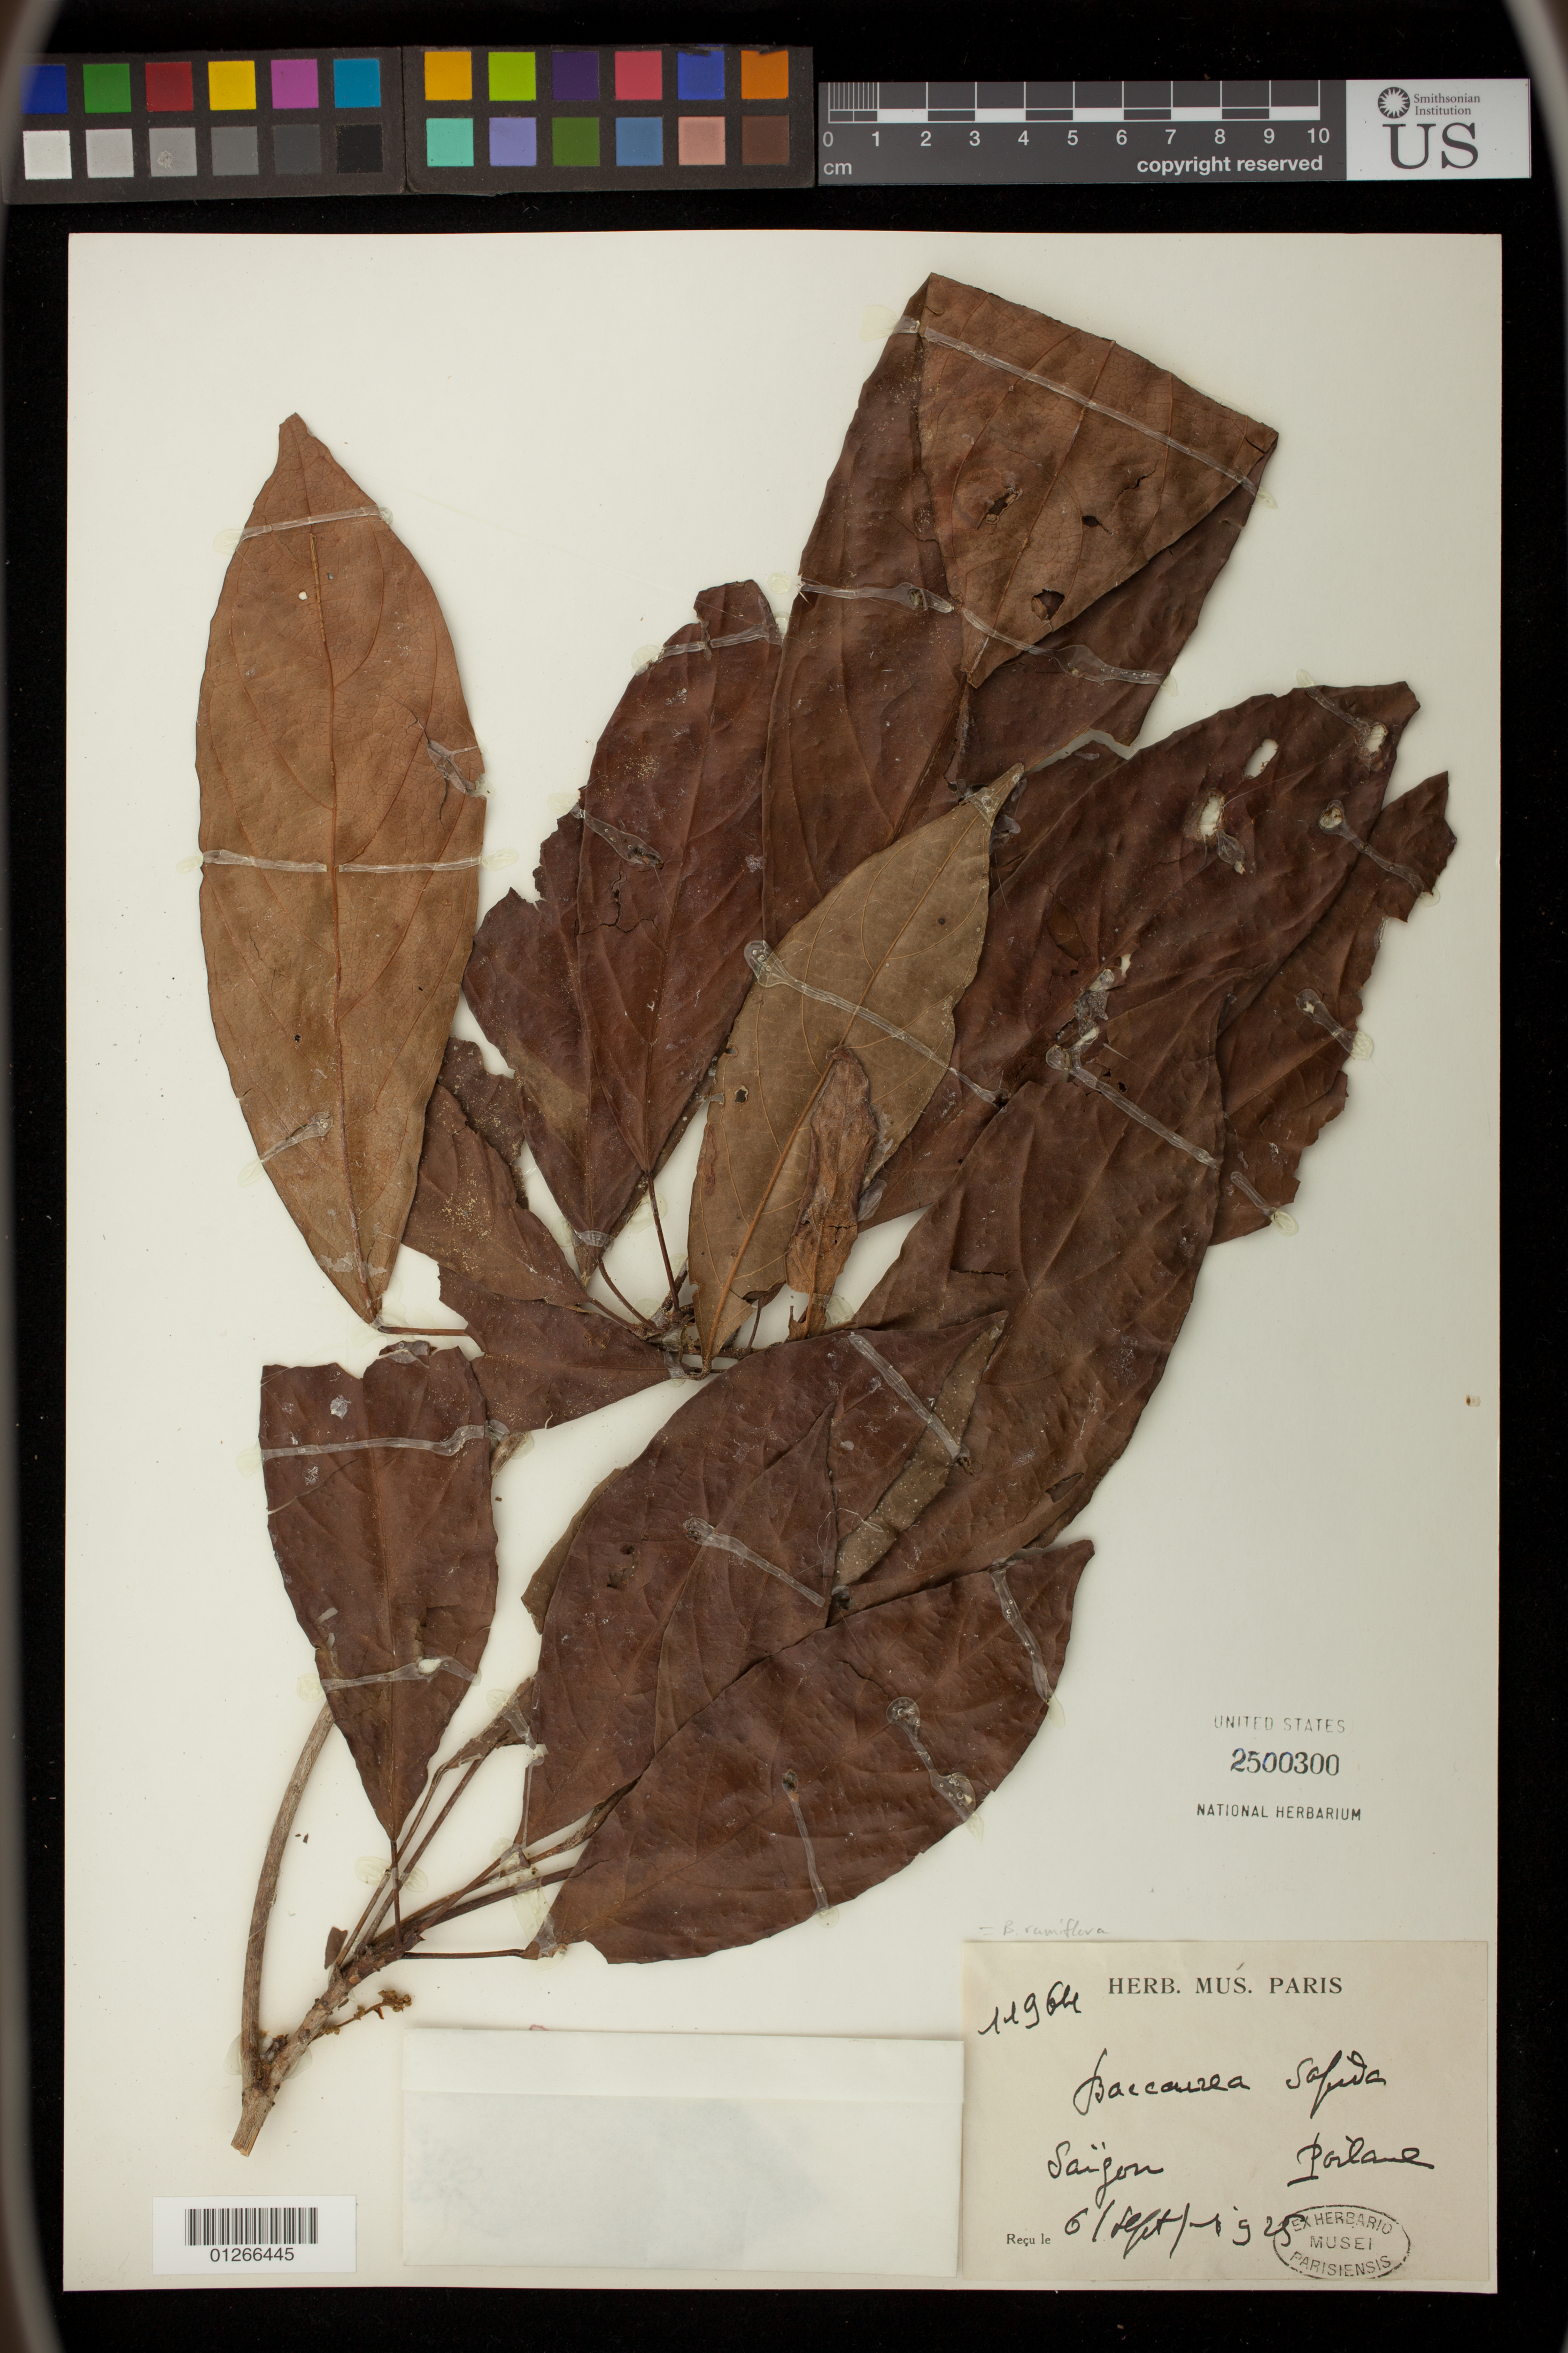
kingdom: Plantae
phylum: Tracheophyta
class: Magnoliopsida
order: Malpighiales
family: Phyllanthaceae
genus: Baccaurea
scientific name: Baccaurea ramiflora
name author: Lour.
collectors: E. Poilane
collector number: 19964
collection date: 1925-09-06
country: Vietnam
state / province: Ho Chi Minh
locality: Saigon